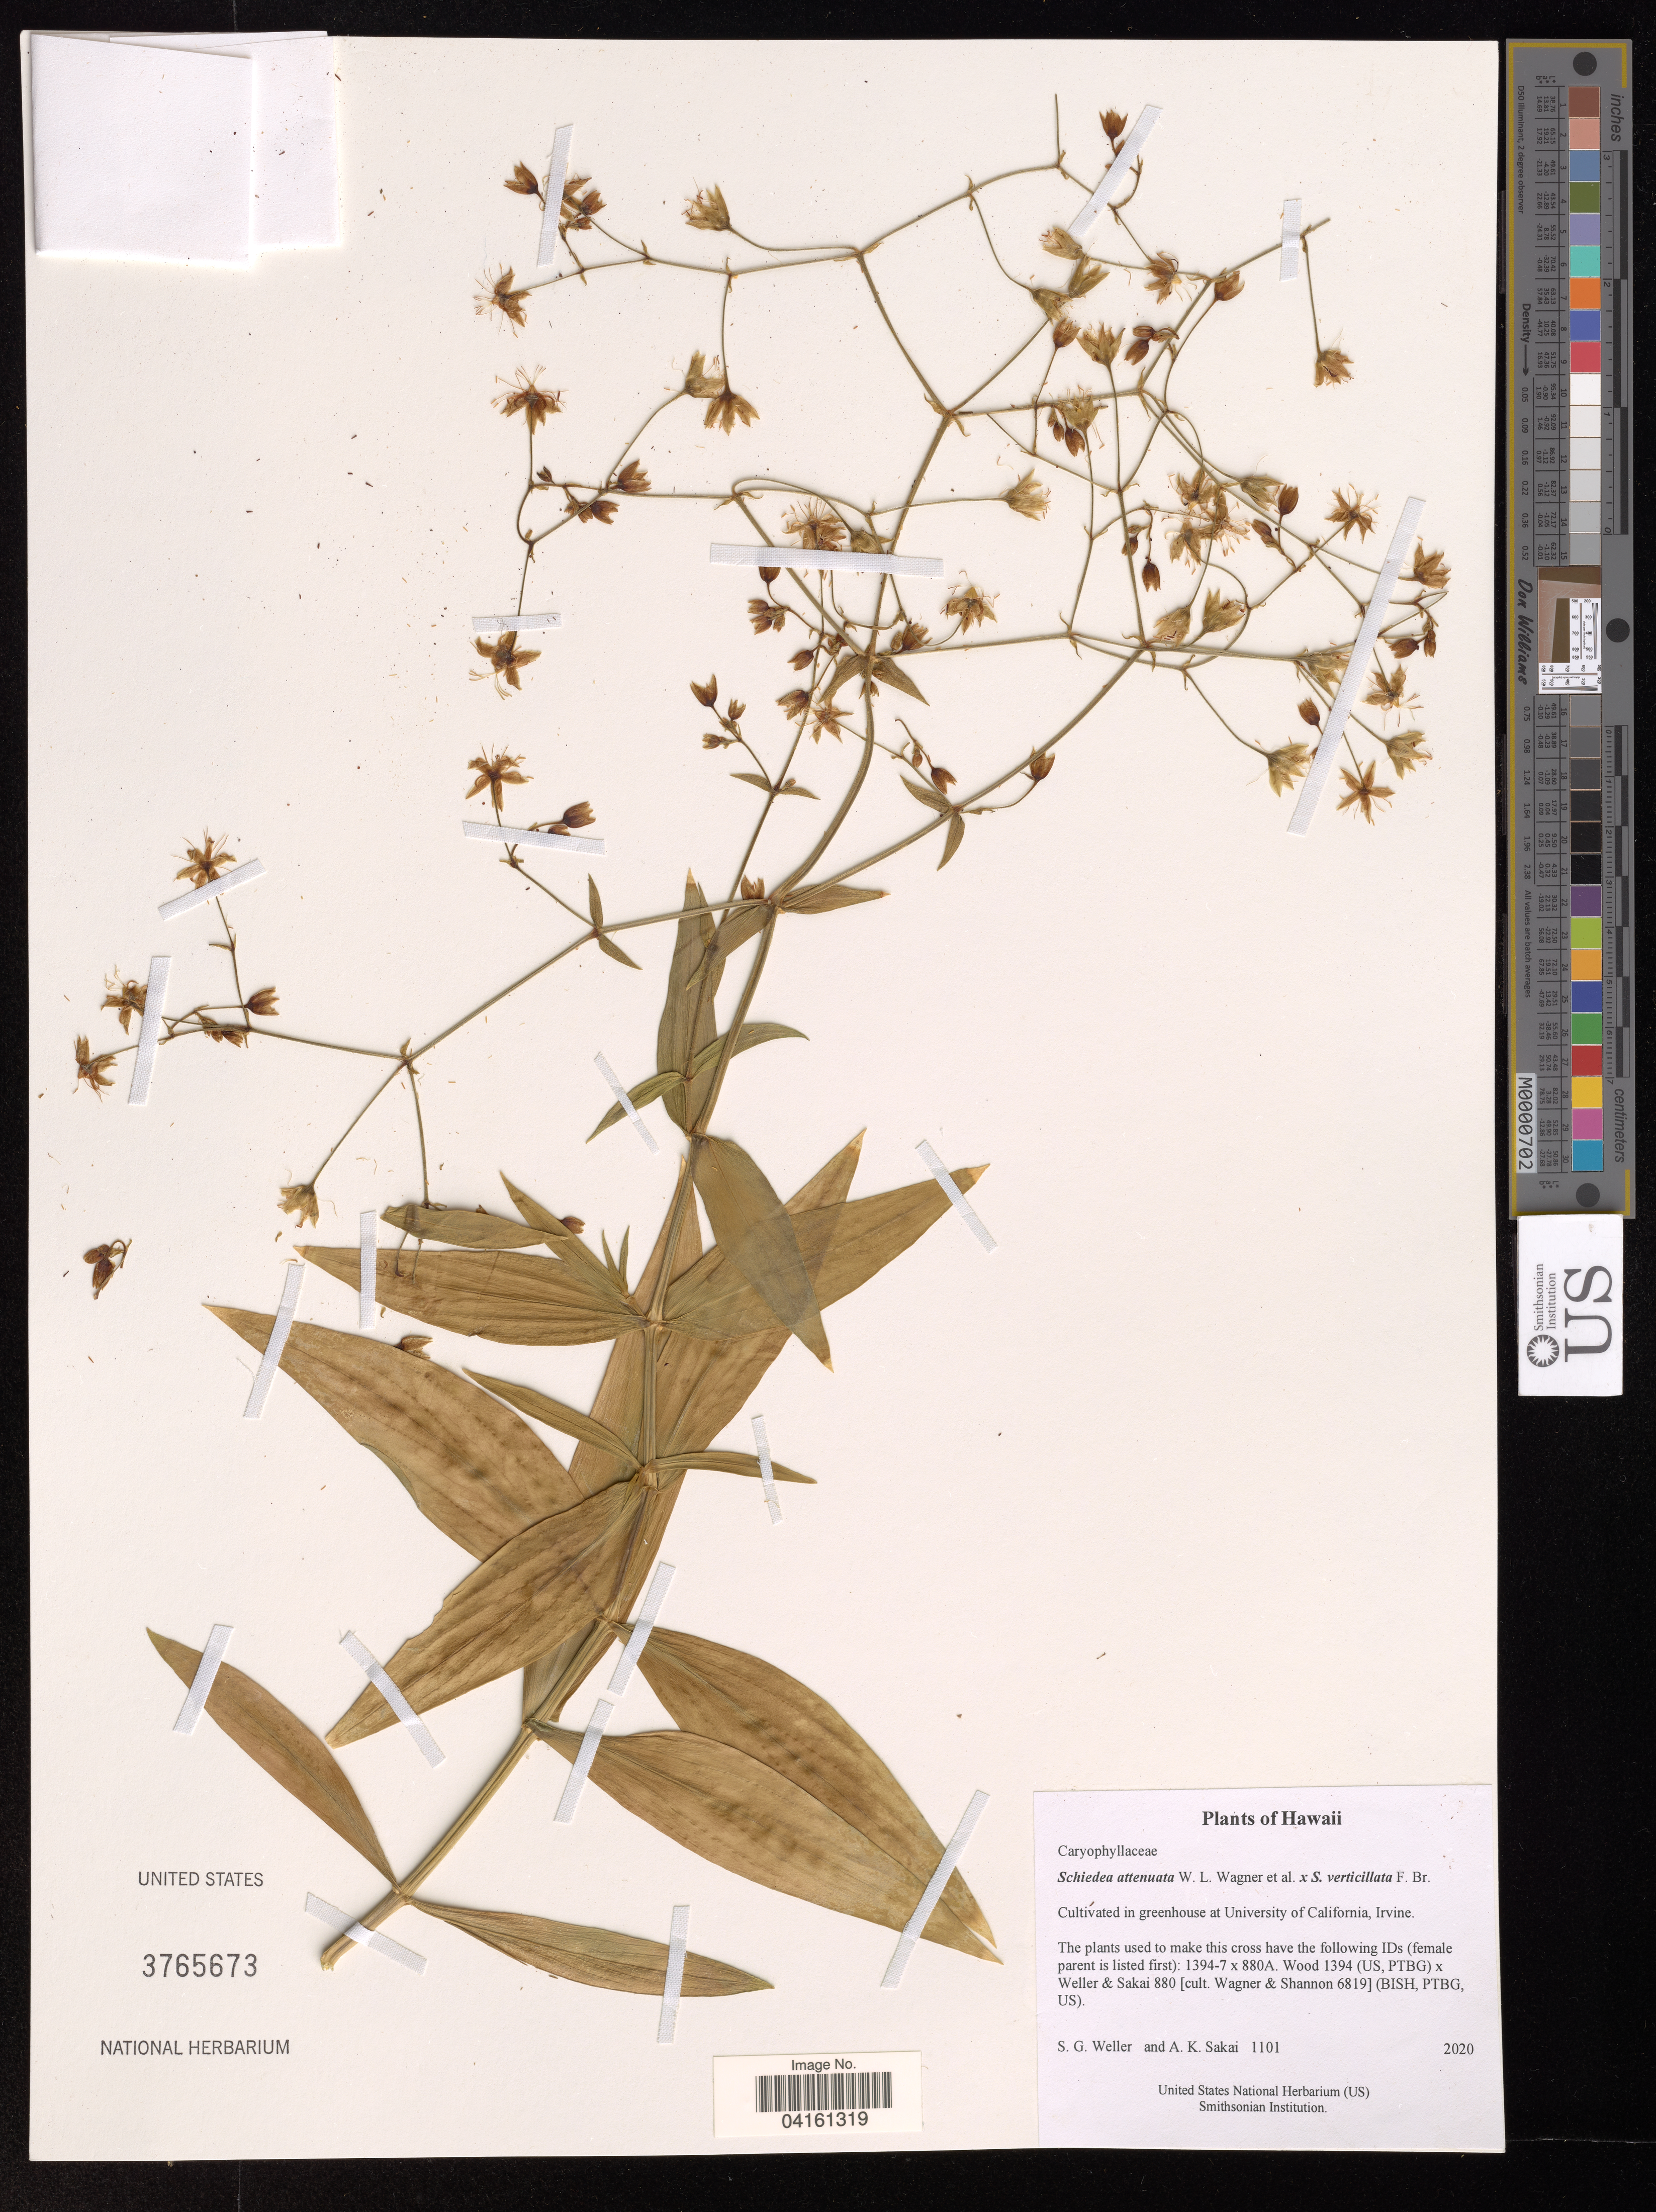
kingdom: Plantae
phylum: Tracheophyta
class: Magnoliopsida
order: Caryophyllales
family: Caryophyllaceae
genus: Schiedea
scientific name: Schiedea attenuata x S. verticillata F. Br. in Christoph. & Caum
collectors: S. G. Weller & A. Sakai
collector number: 1101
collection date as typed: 2020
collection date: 2020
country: United States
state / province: California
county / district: Orange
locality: Cultivated in greenhouse at University of California, Irvine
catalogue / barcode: US 3765673